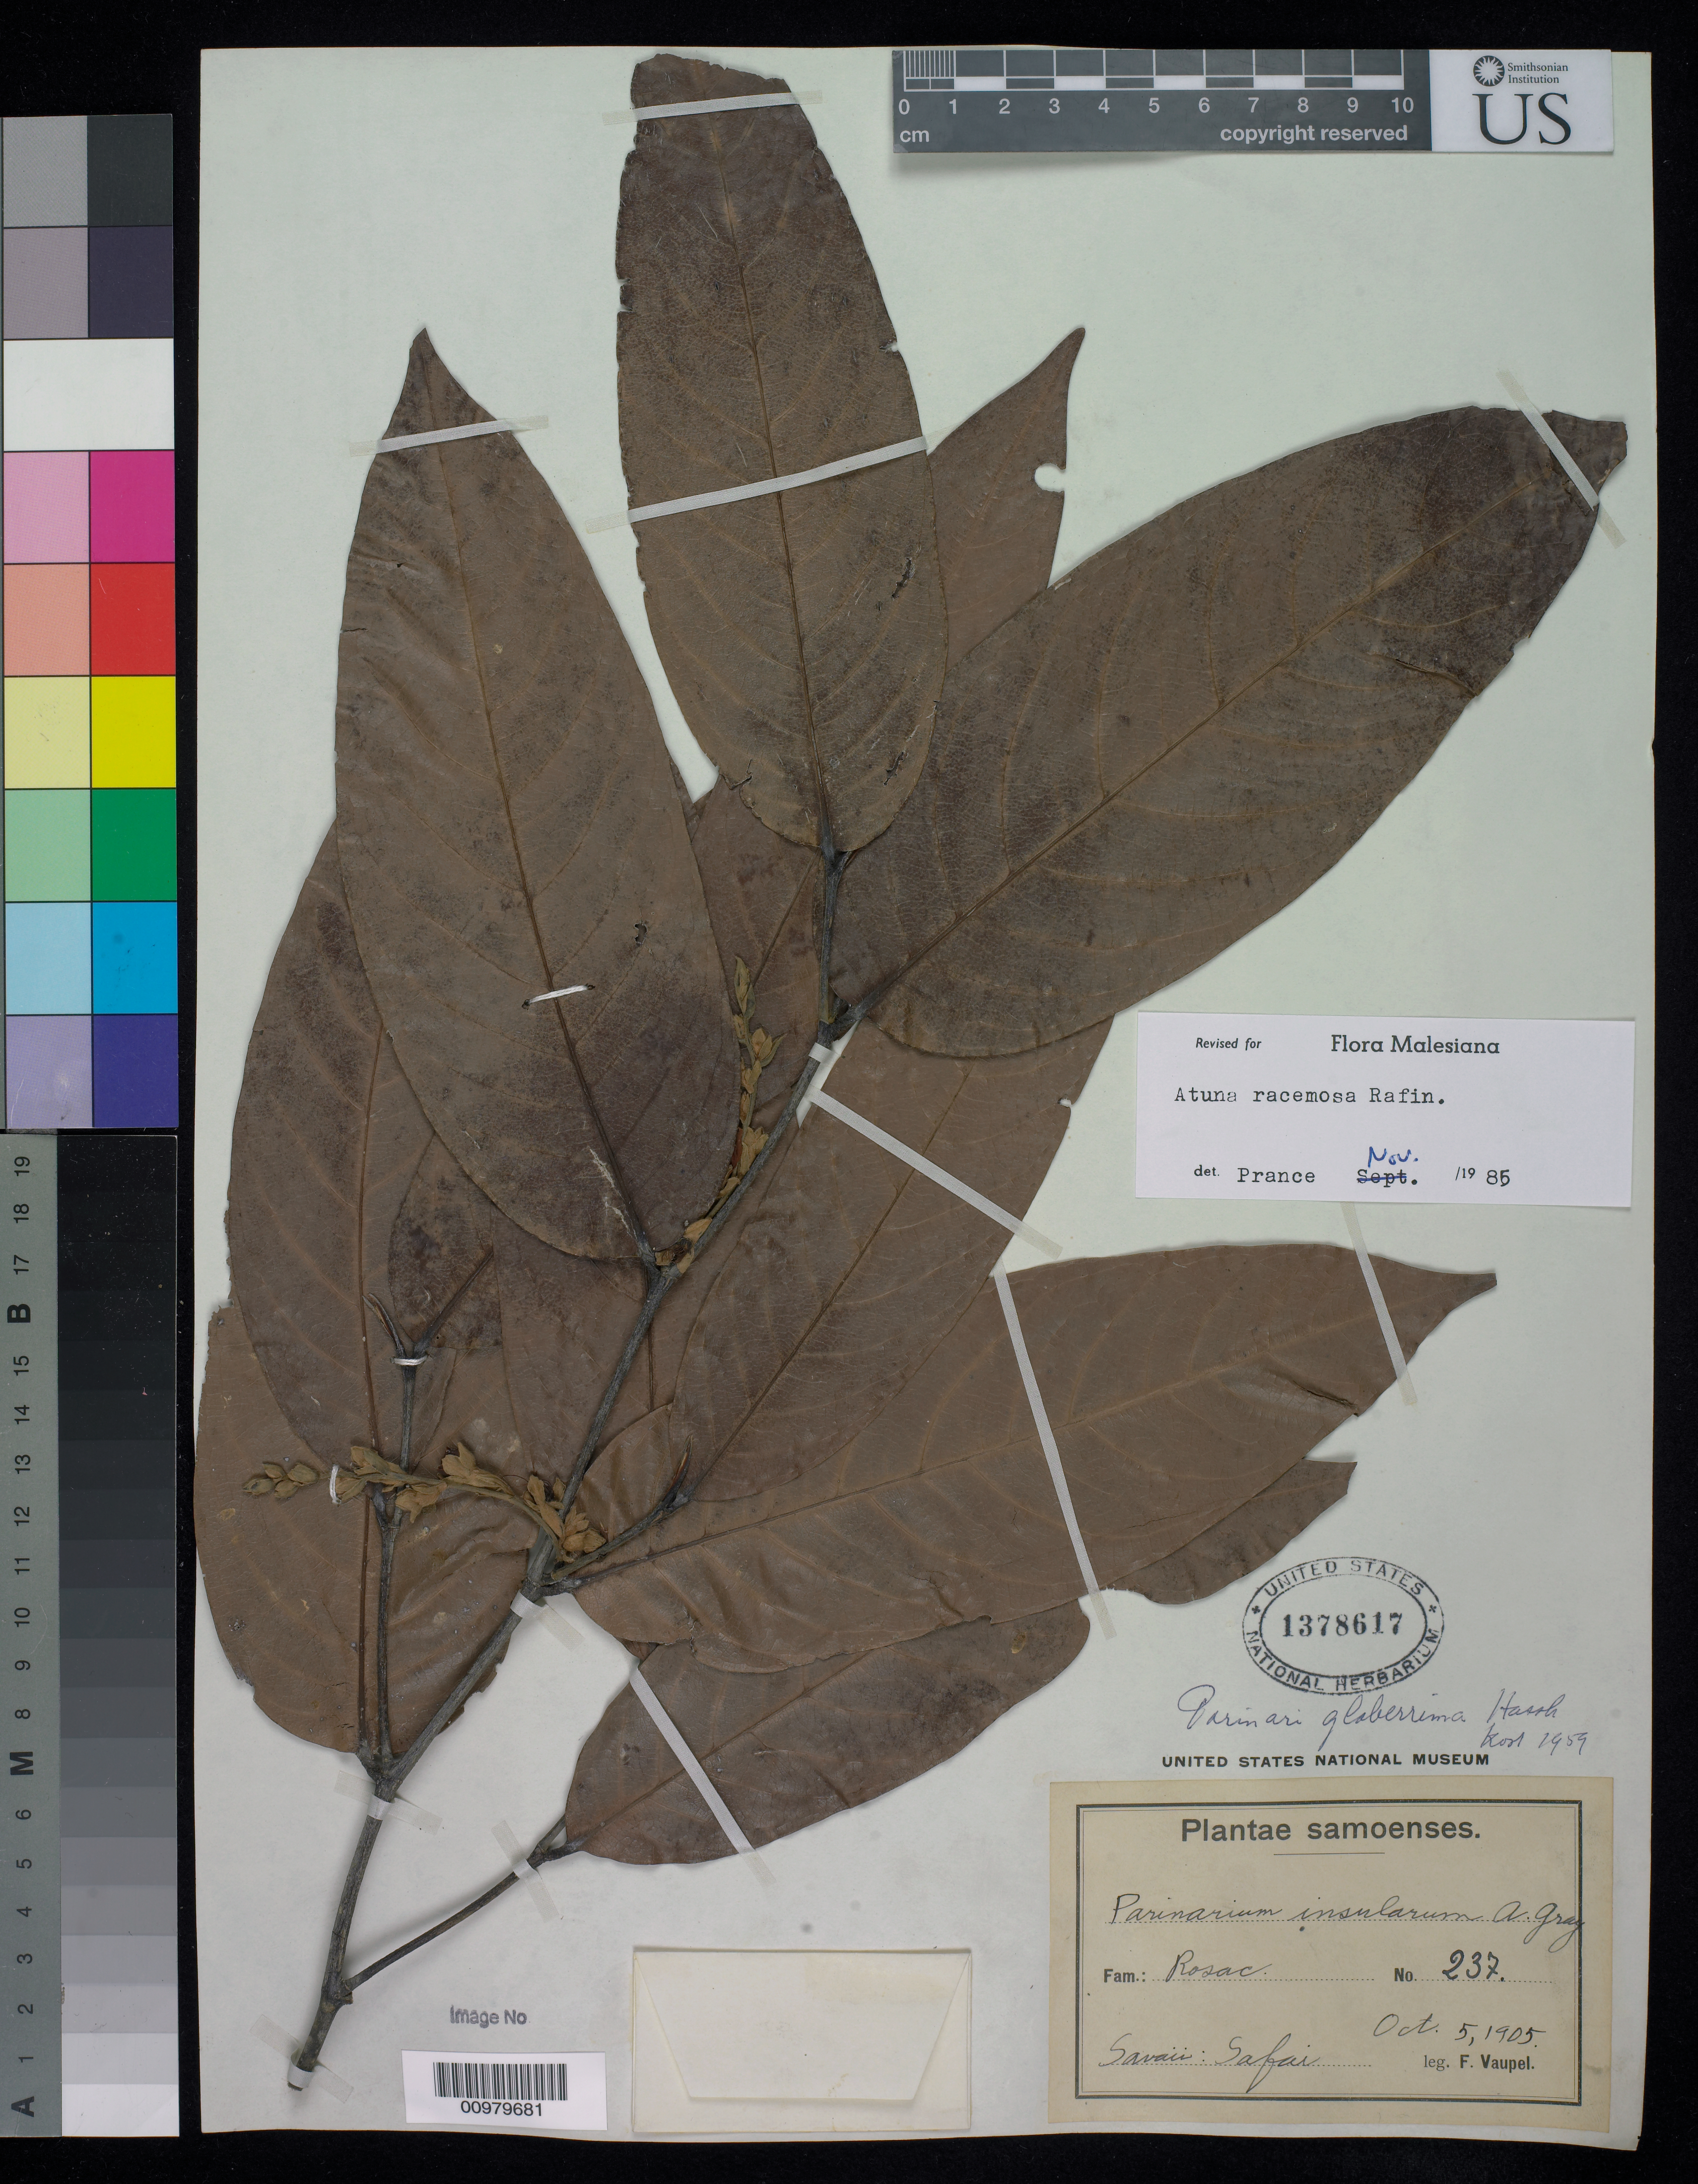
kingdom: Plantae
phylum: Tracheophyta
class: Magnoliopsida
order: Malpighiales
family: Chrysobalanaceae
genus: Atuna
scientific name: Atuna racemosa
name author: Raf.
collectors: F. Vaupel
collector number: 237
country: Samoa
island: Savai'i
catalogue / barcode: US 1378617